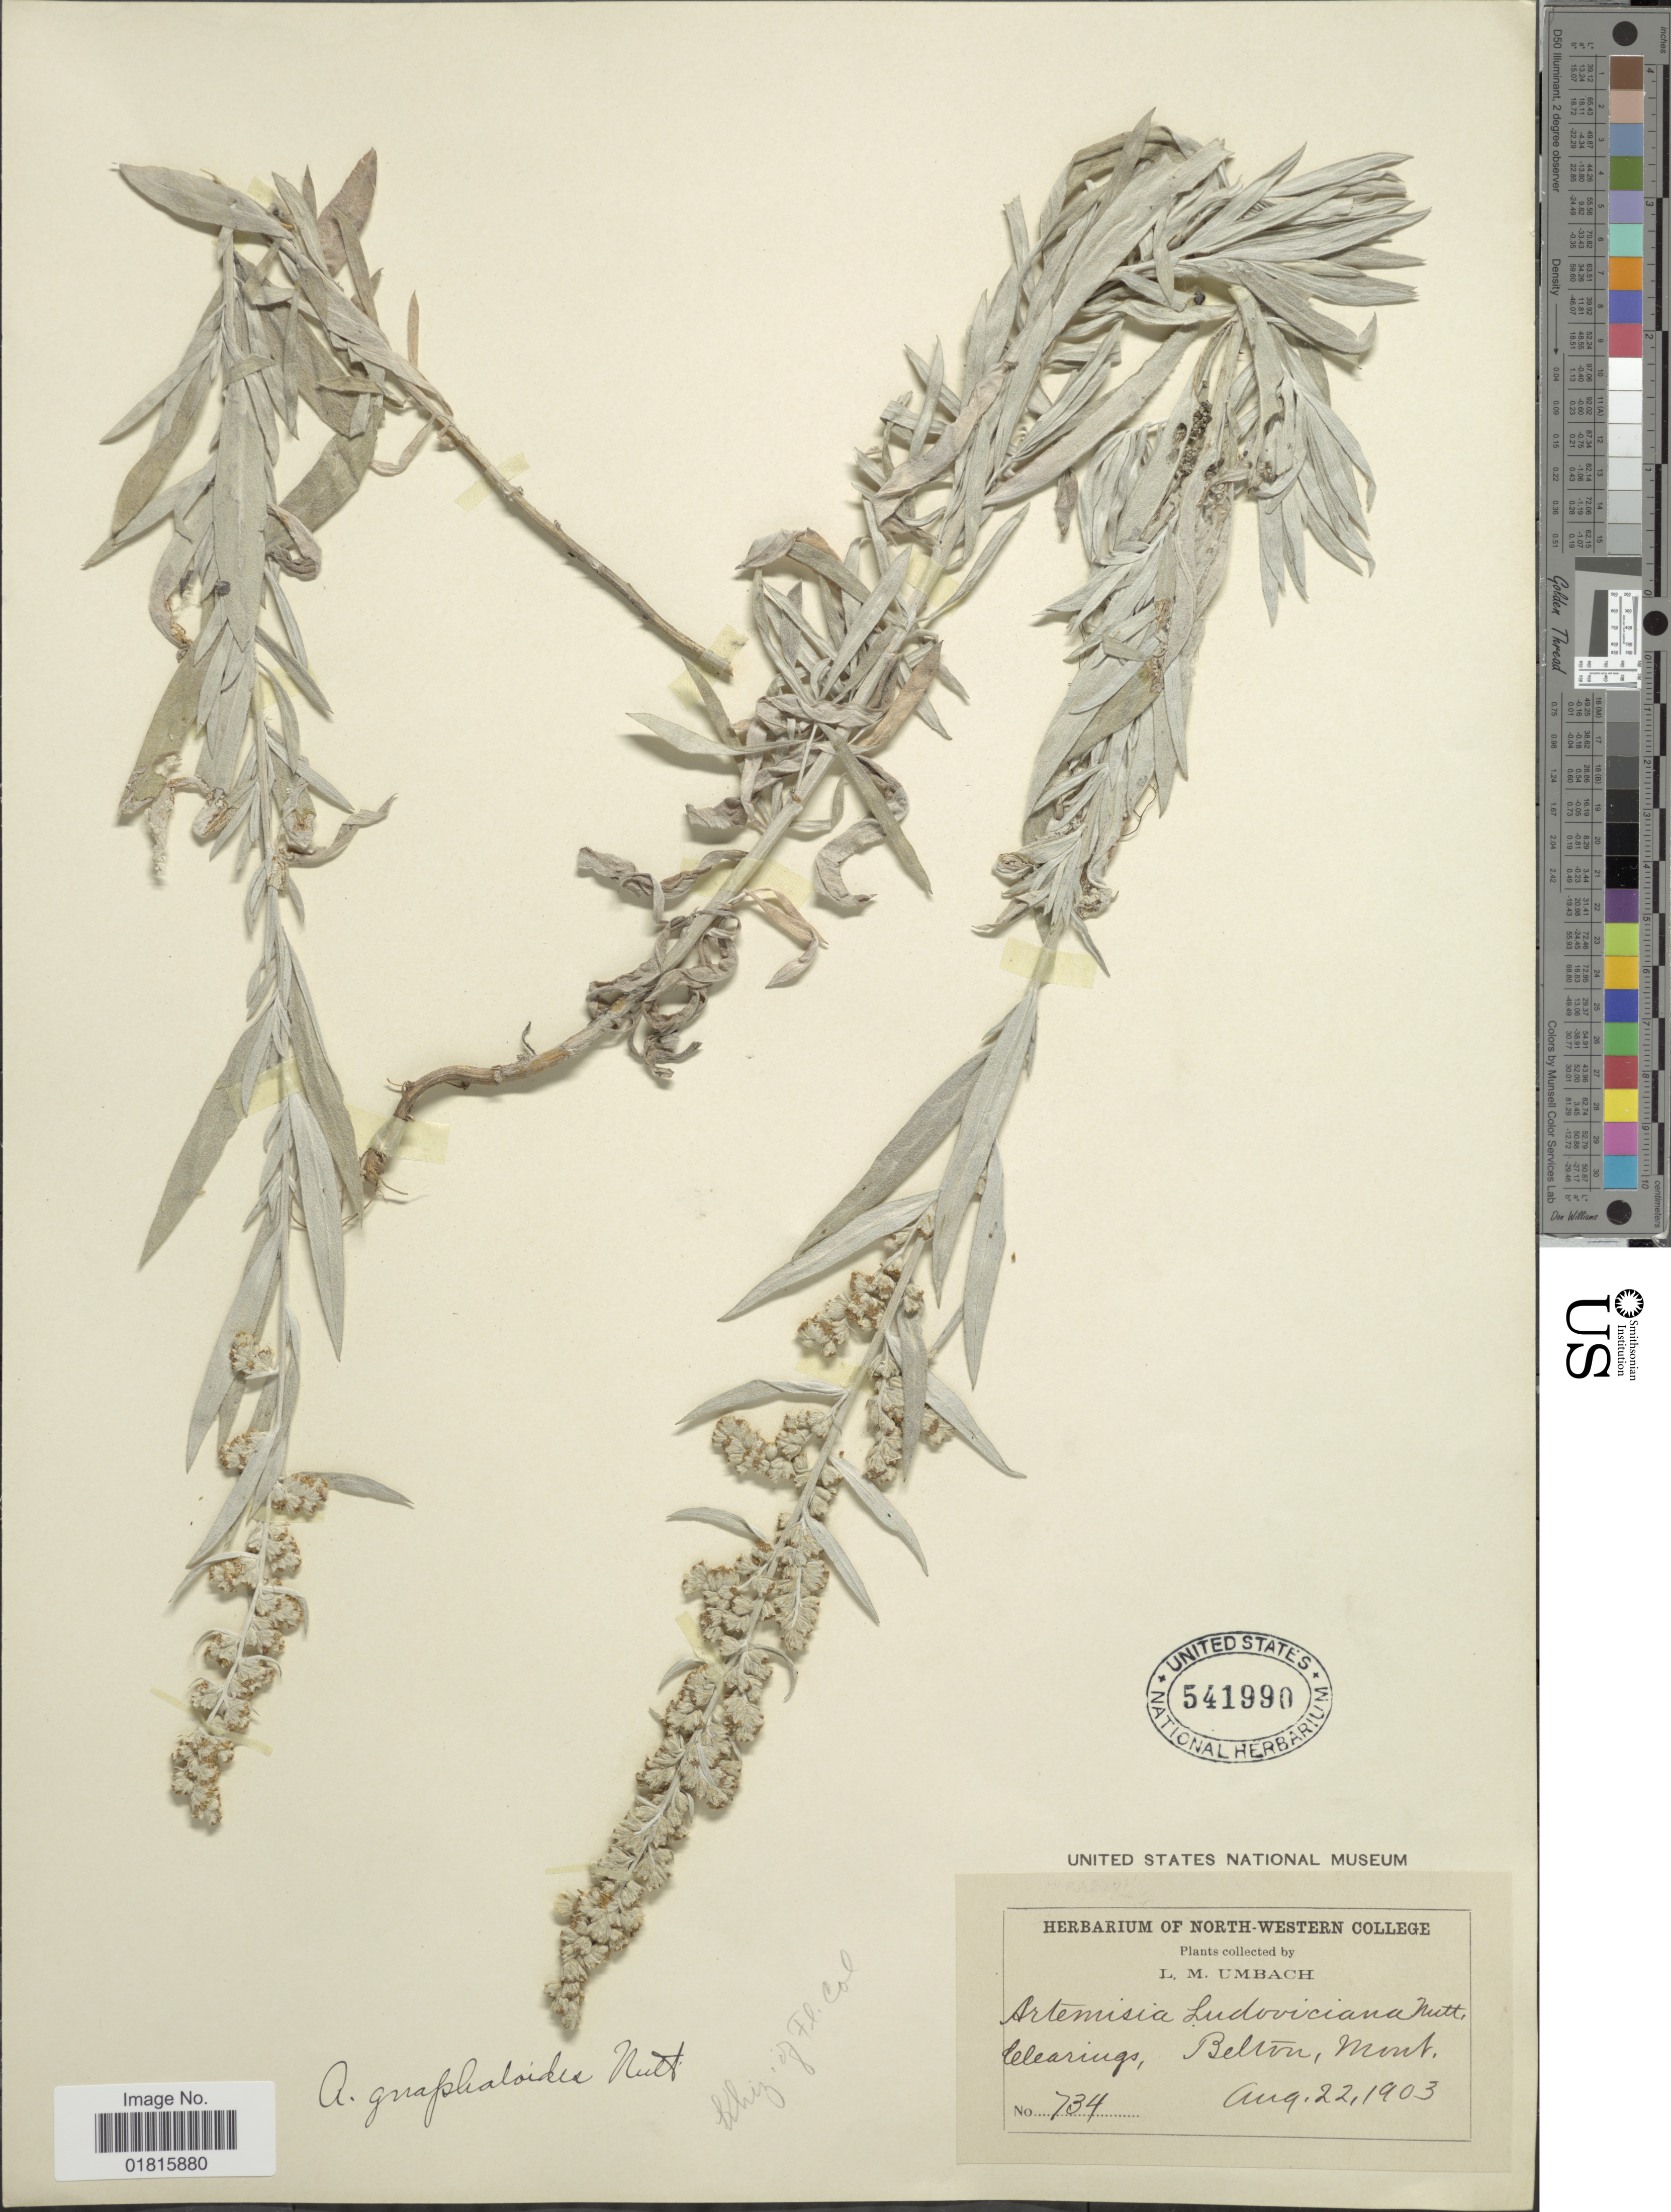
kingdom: Plantae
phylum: Tracheophyta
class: Magnoliopsida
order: Asterales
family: Asteraceae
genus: Artemisia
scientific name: Artemisia gnaphaloides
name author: Nutt.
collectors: L. M. Umbach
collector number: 734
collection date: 1903-08-22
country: United States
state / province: Montana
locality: Clearings, Belton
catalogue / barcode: US 541990